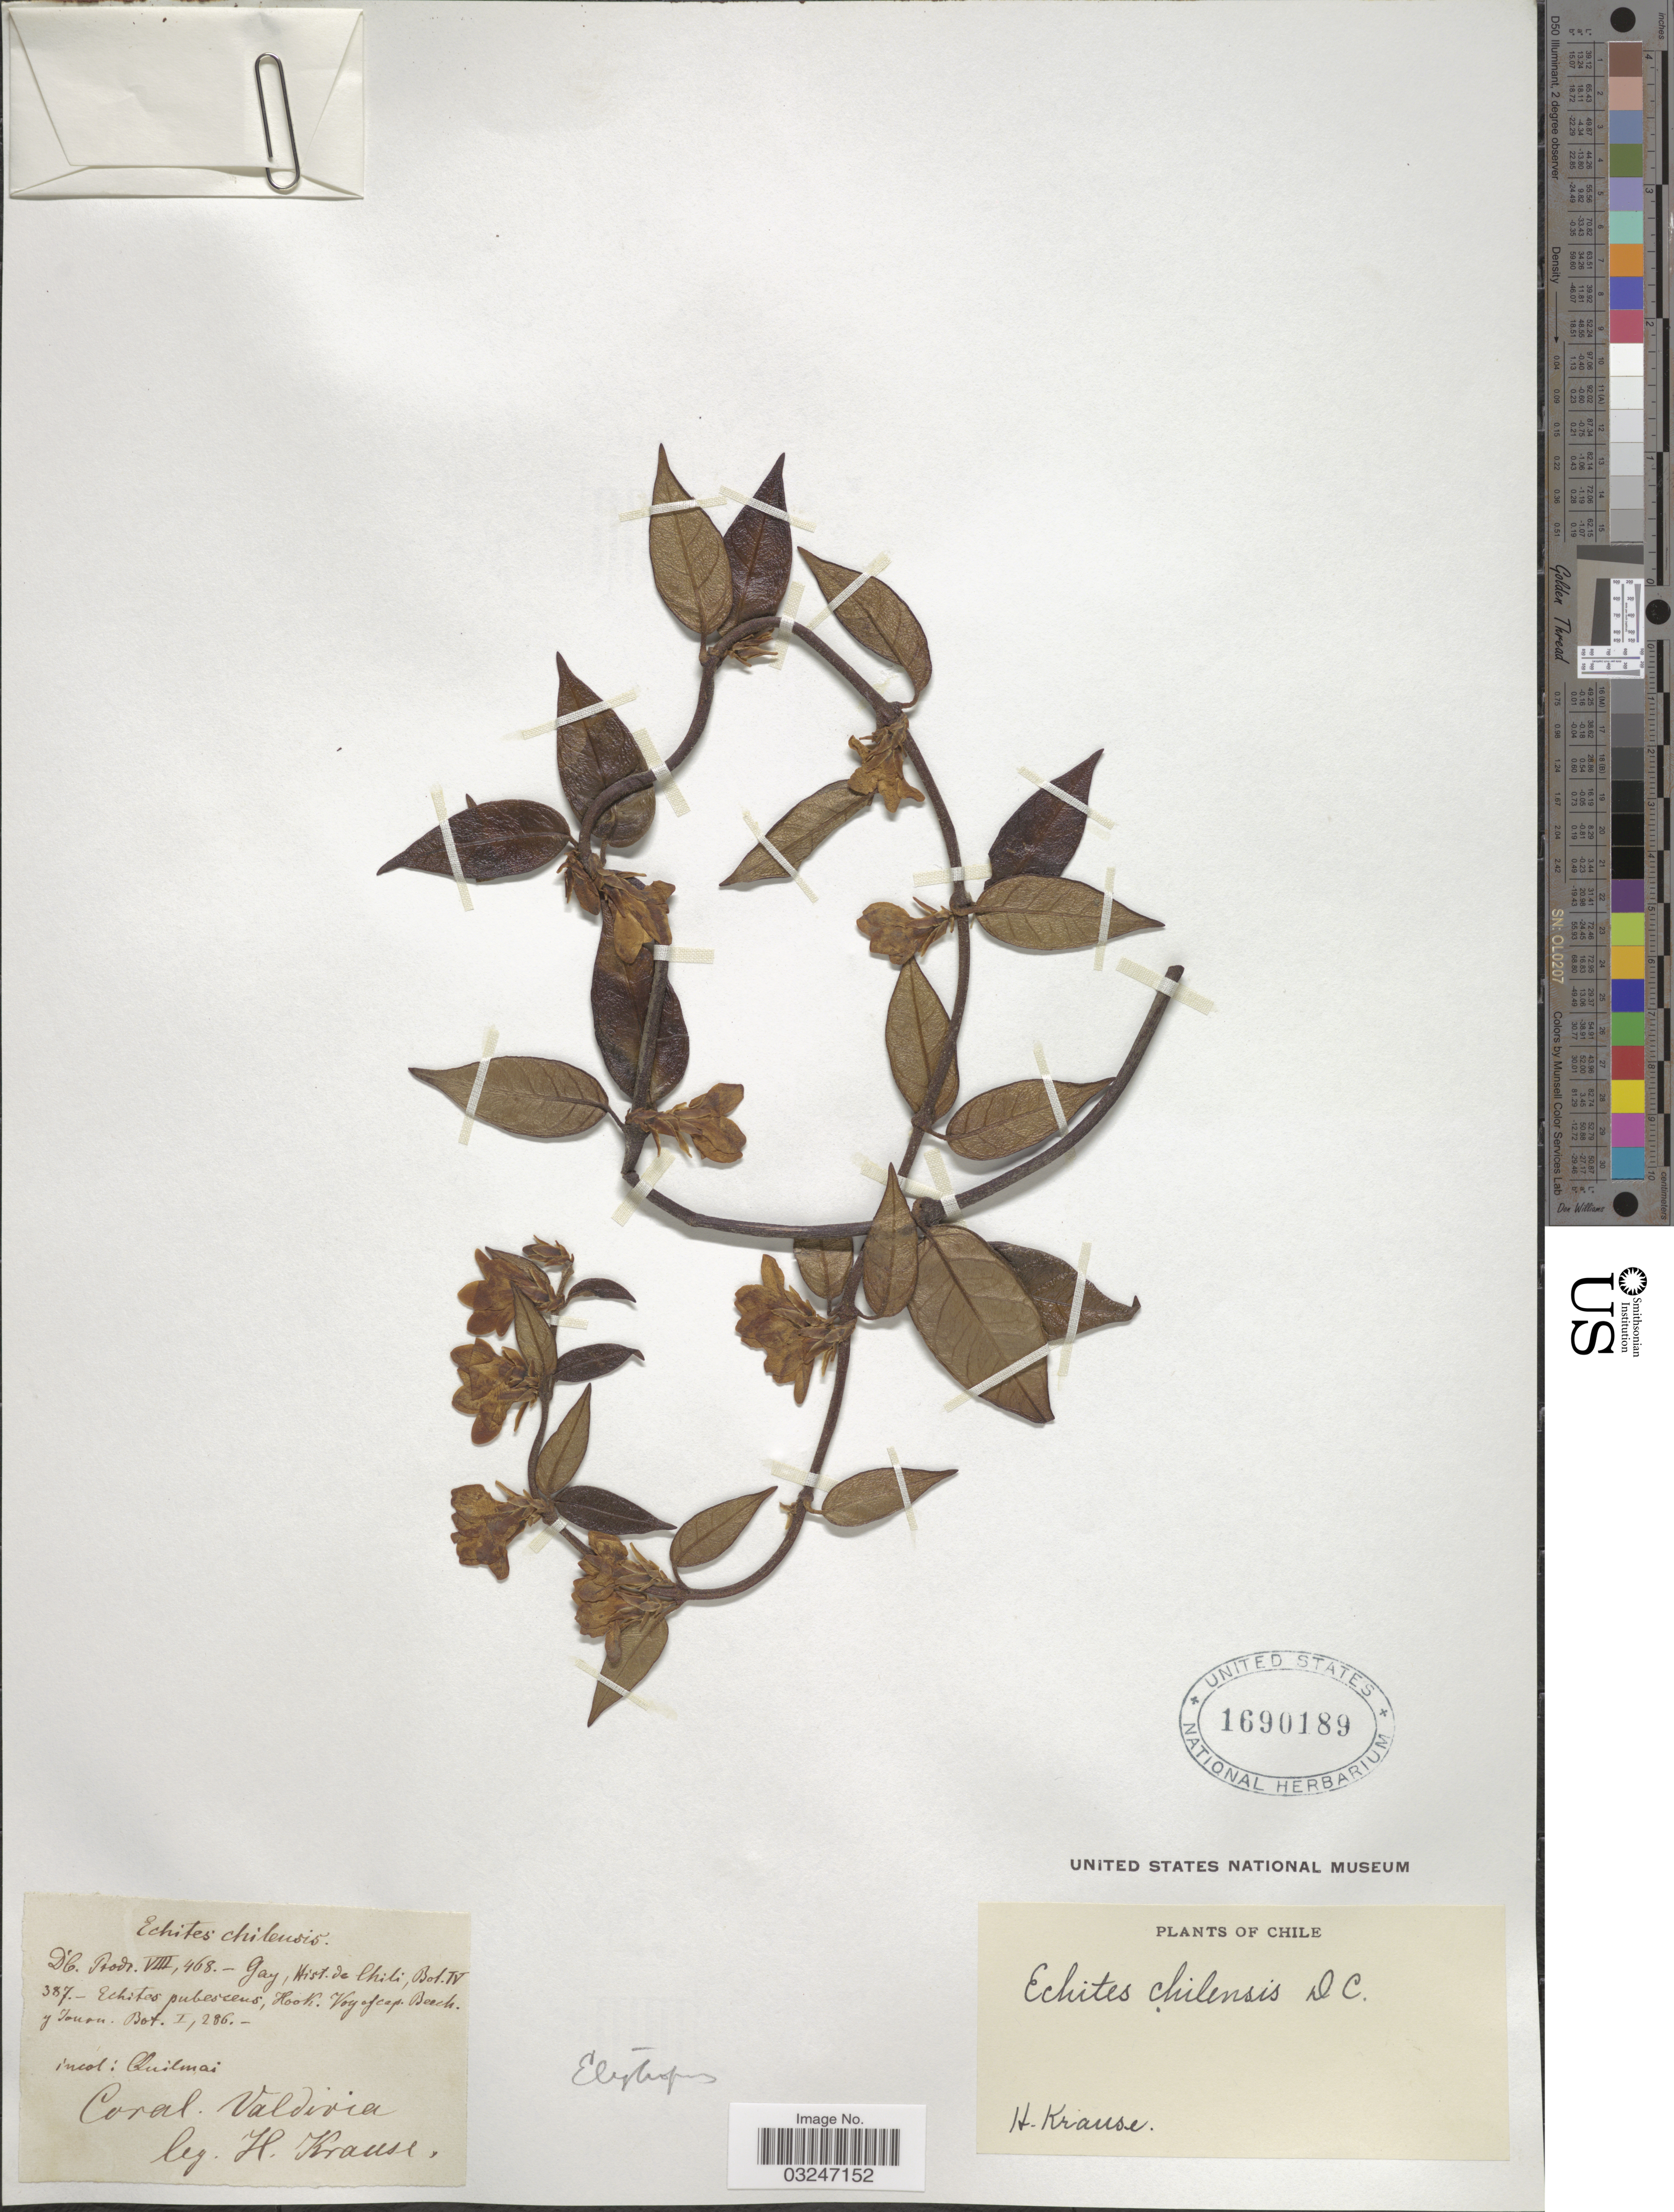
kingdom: Plantae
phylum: Tracheophyta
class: Magnoliopsida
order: Gentianales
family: Apocynaceae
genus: Elytropus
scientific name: Elytropus chilensis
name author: (A. DC.) Müll. Arg.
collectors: H. Krause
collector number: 387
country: Chile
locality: Coral. Valdivia.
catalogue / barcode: US 1690189